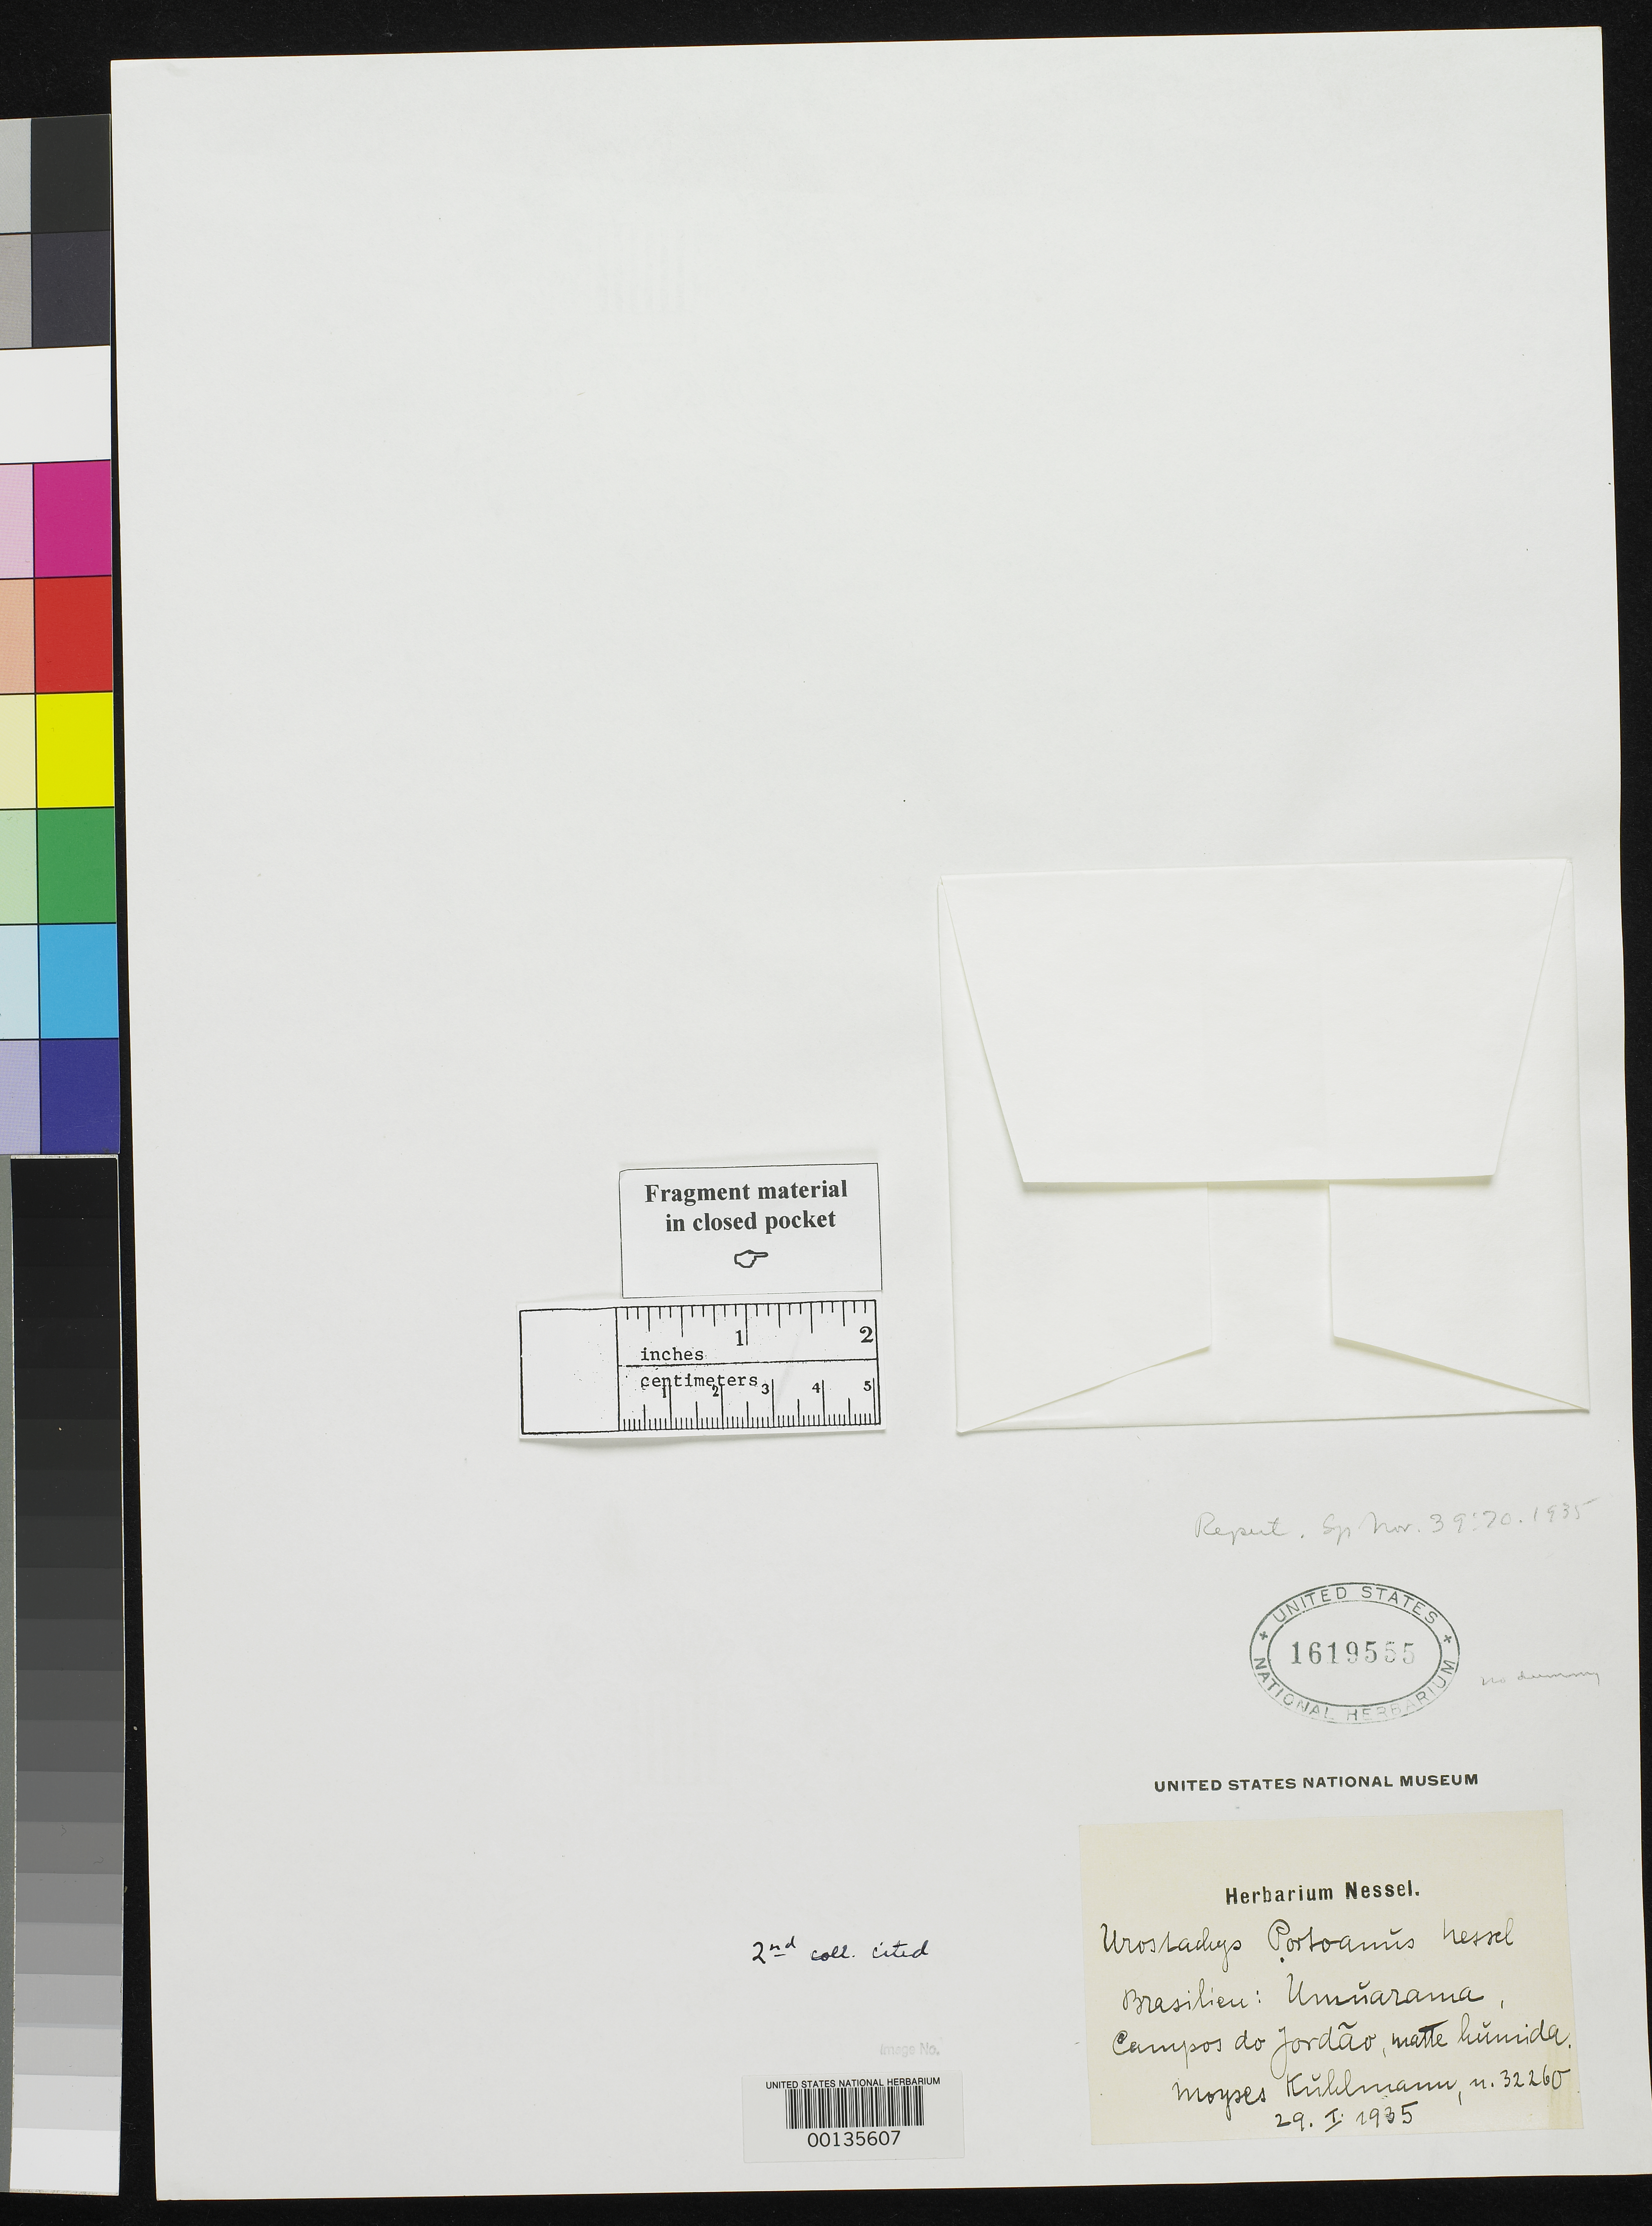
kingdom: Plantae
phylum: Tracheophyta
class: Lycopodiopsida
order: Lycopodiales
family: Lycopodiaceae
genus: Urostachys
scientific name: Urostachys portoanus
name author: Nessel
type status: Syntype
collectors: J. G. Kuhlmann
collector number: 32260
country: Brazil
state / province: Minas Gerais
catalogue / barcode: US 1619555